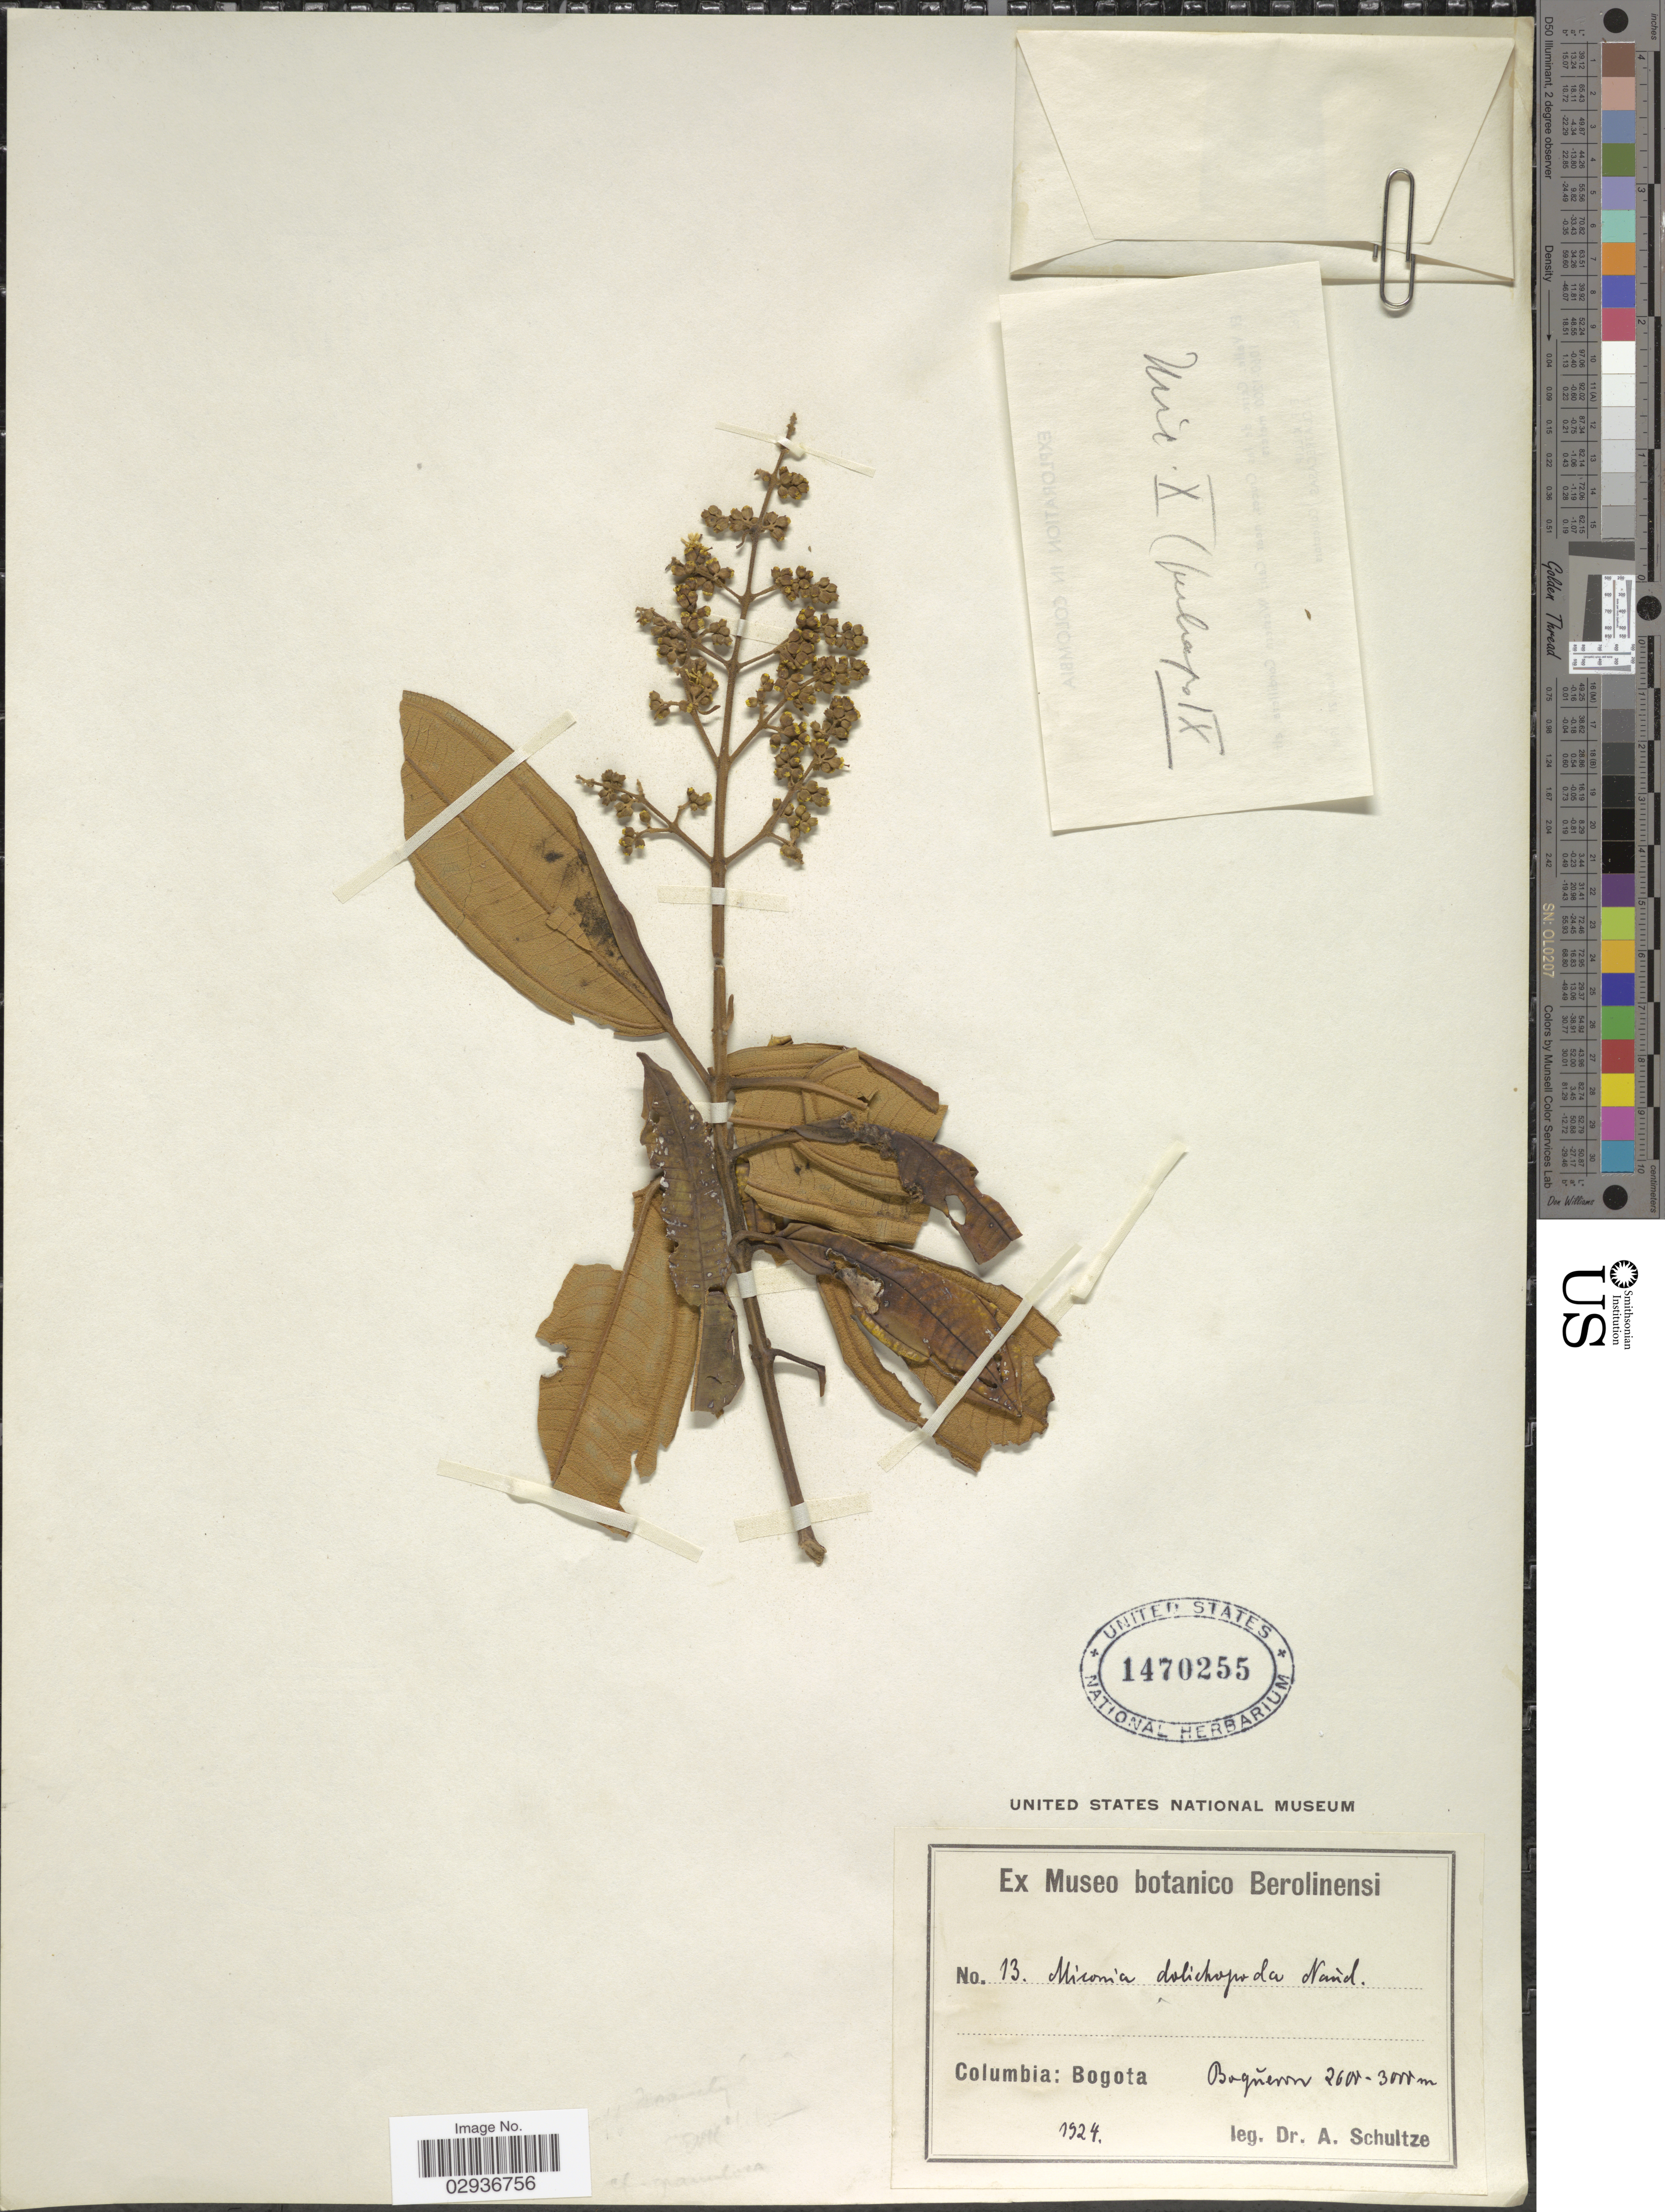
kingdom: Plantae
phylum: Tracheophyta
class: Magnoliopsida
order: Myrtales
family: Melastomataceae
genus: Miconia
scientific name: Miconia biappendiculata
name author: (Naudin) L. Uribe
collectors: A. Schultze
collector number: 13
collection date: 1924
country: Colombia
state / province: Bogota D.C.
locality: Bogota. Boqueron.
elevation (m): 2600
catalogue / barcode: US 1470255